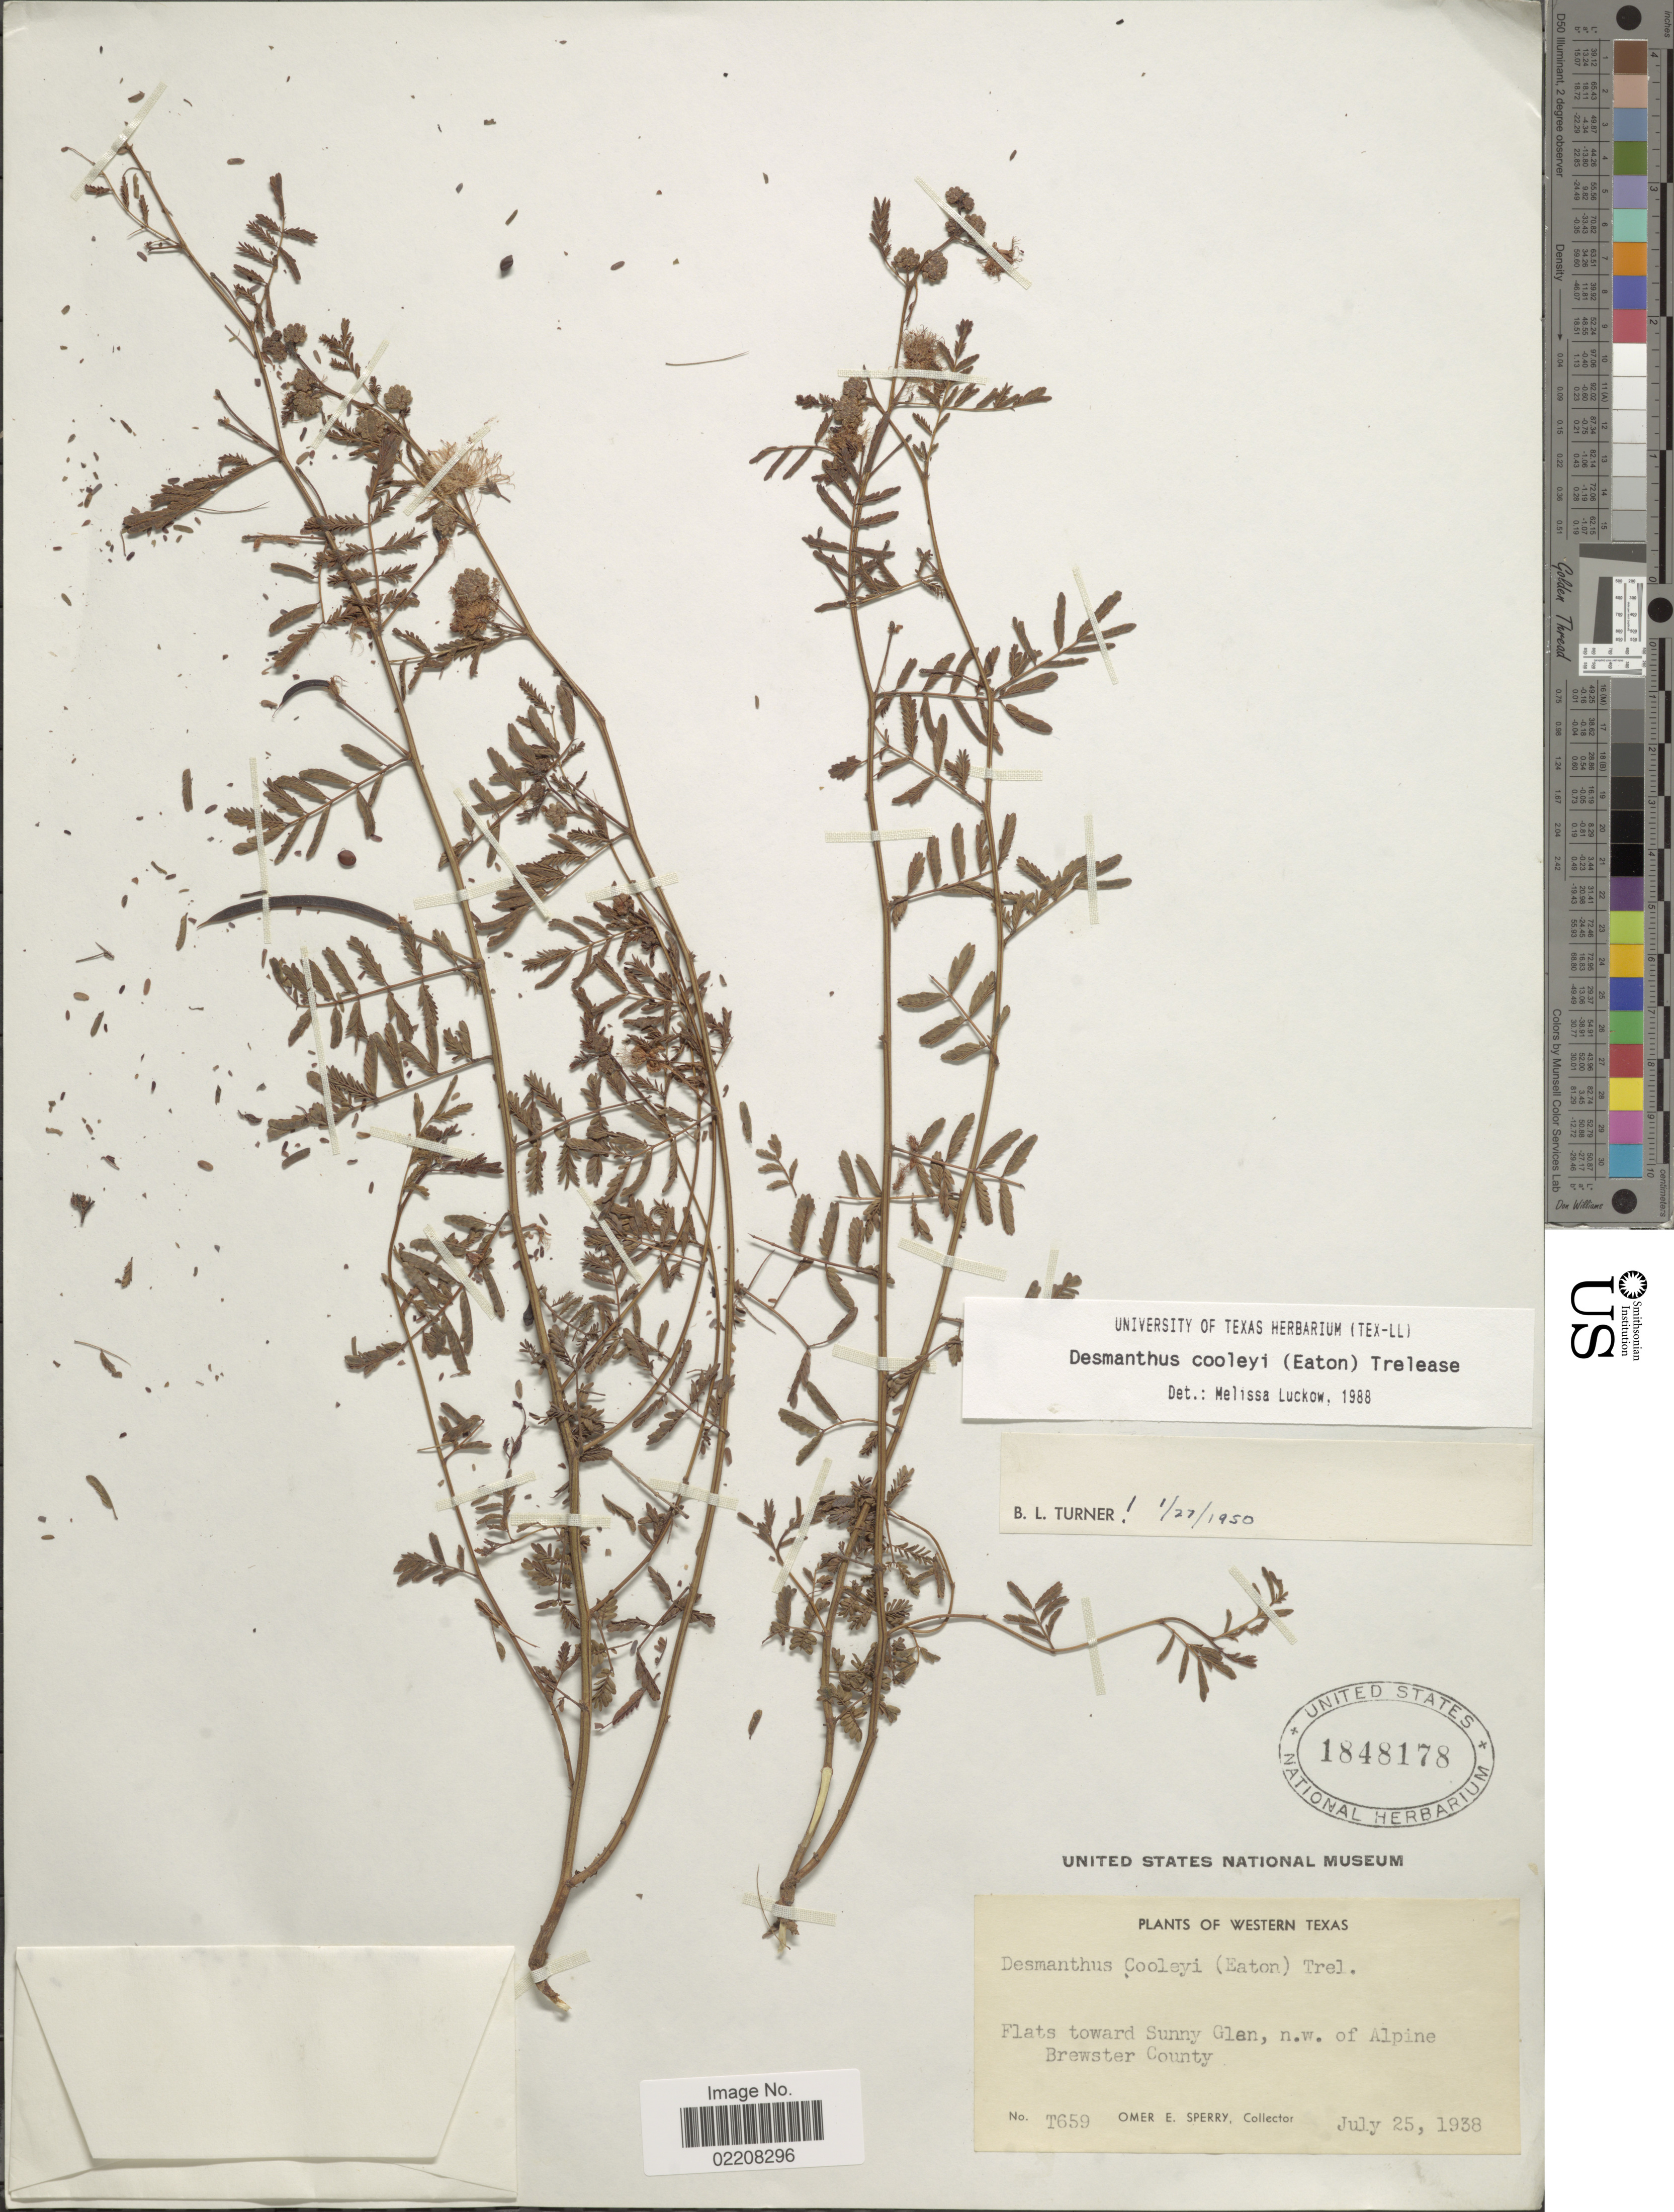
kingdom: Plantae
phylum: Tracheophyta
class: Magnoliopsida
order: Fabales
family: Fabaceae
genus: Desmanthus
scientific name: Desmanthus cooleyi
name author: (Eaton) Trel.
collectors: O. E. Sperry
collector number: T659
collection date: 1938-07-25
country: United States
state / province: Texas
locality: Western Texas. Flats toward Sunny Glen, n.w. of Alpine Brewster County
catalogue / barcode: US 1848178